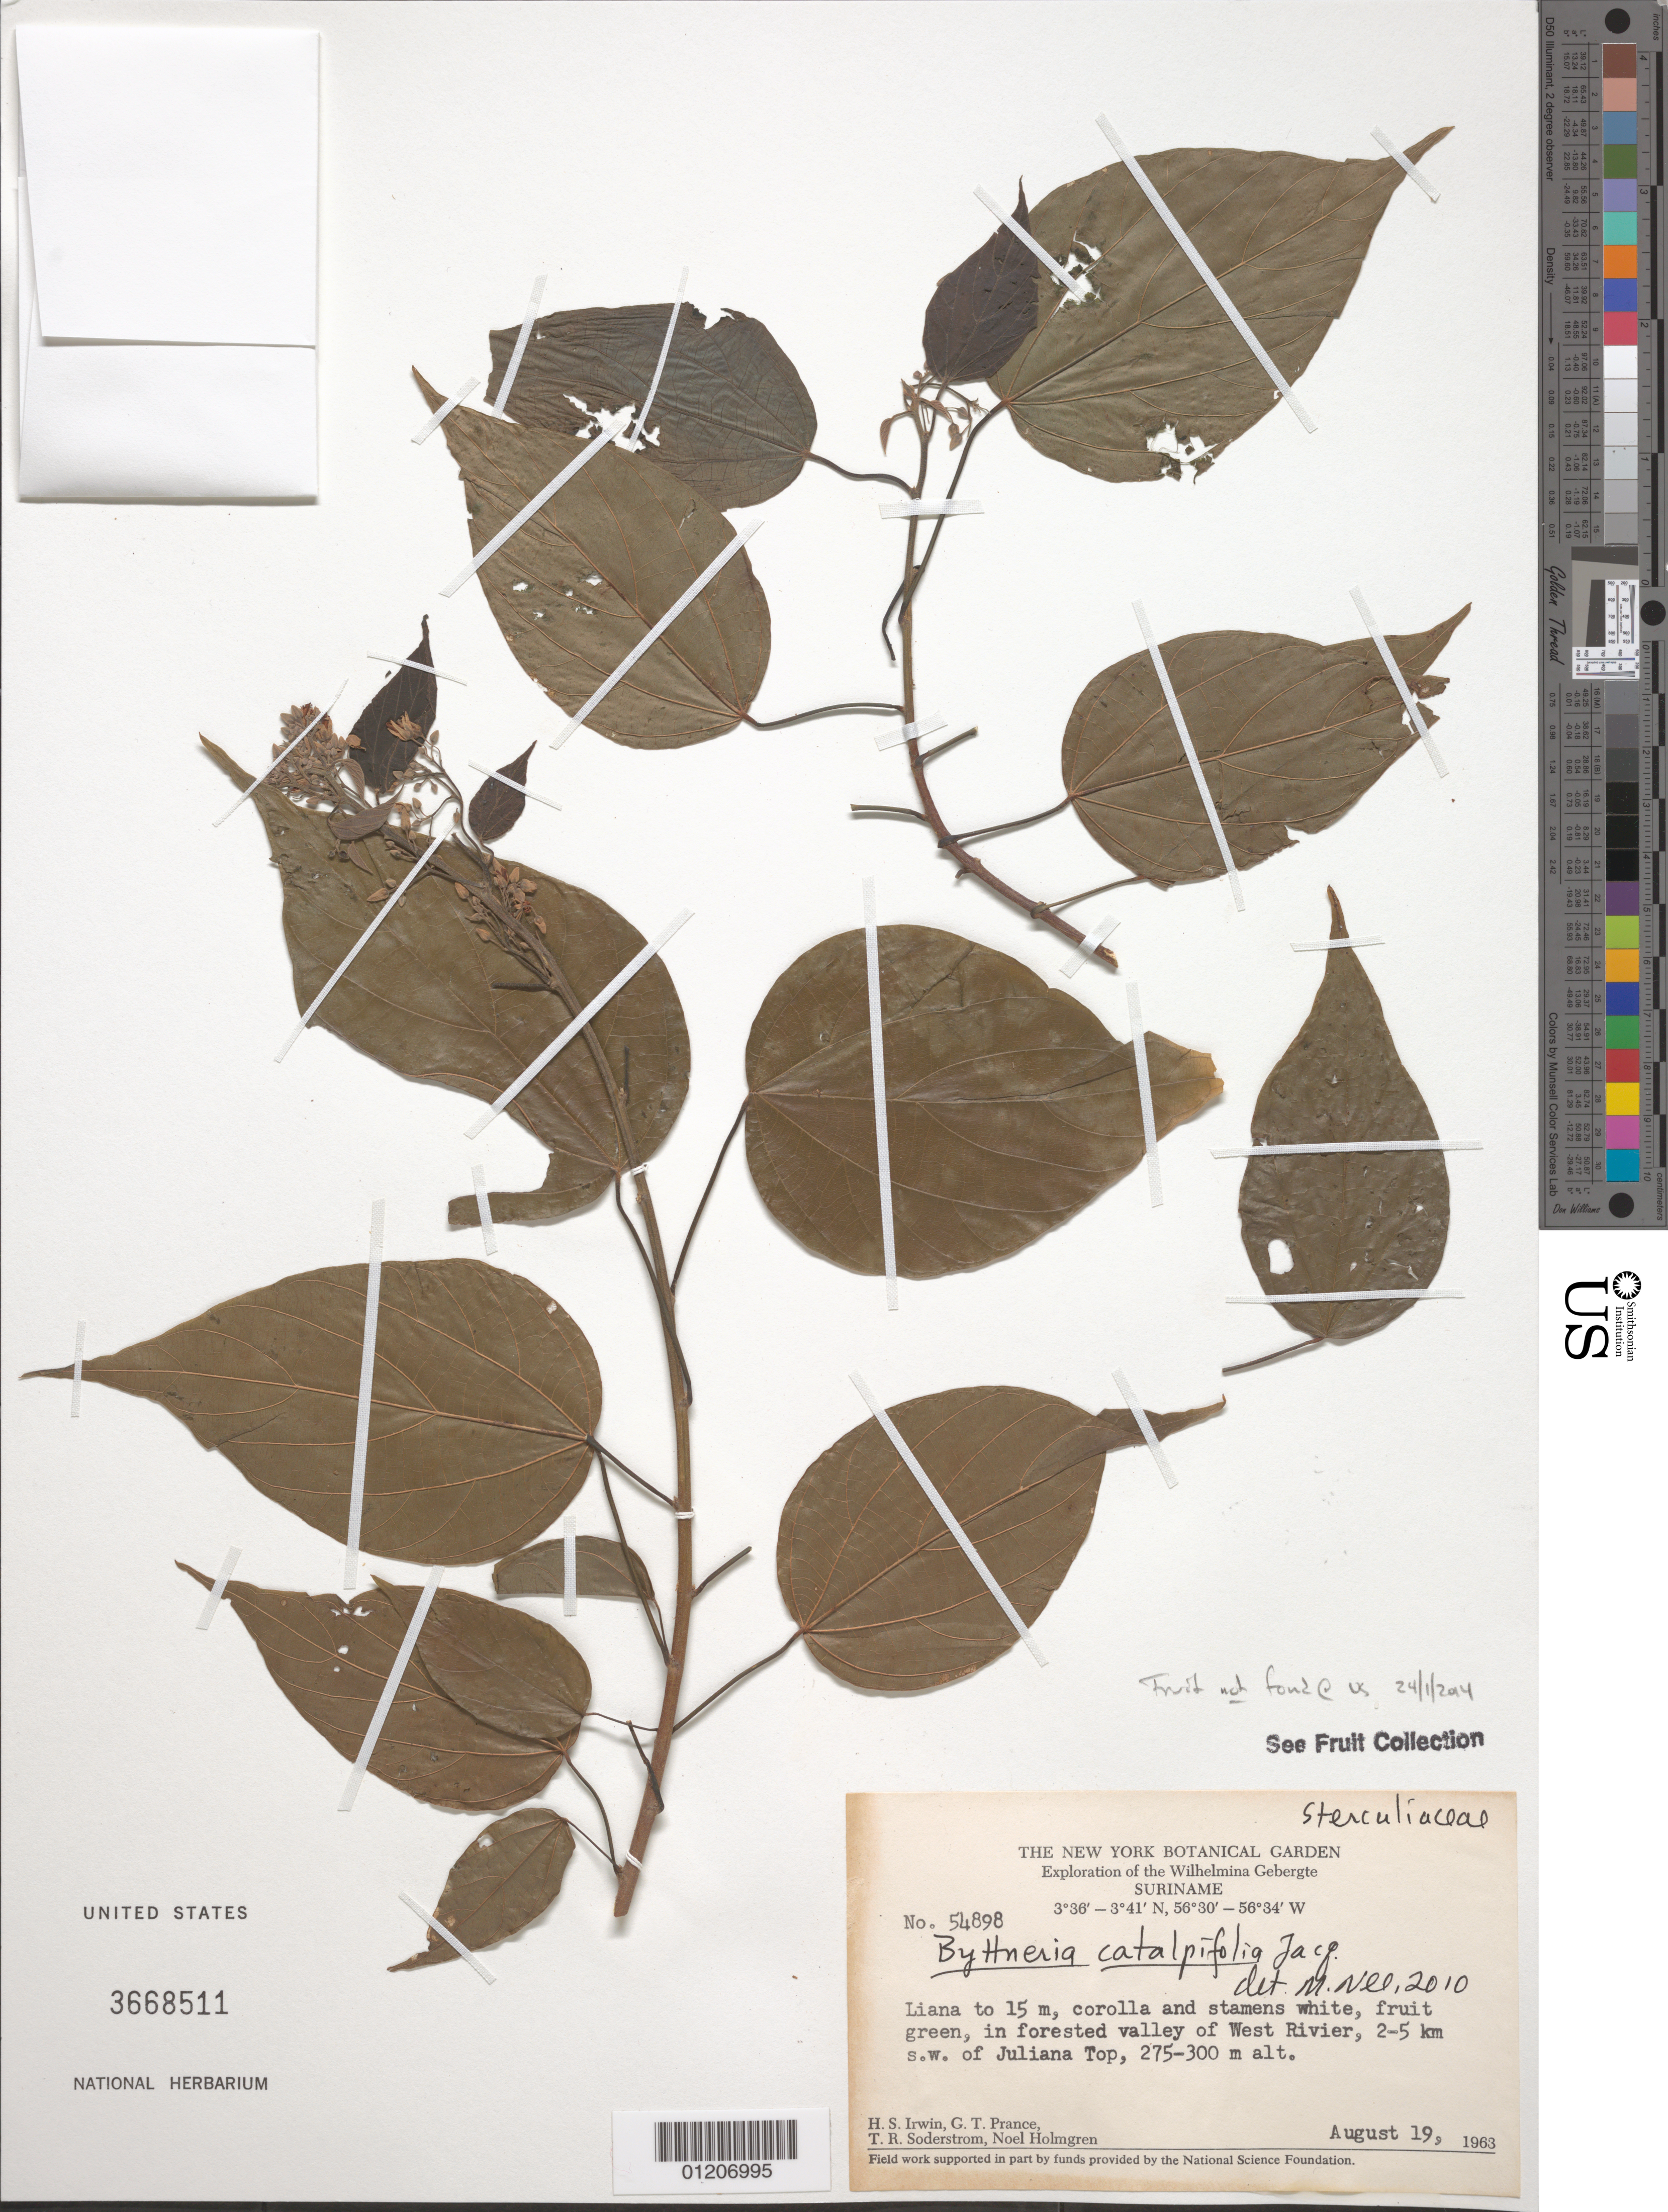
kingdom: Plantae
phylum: Tracheophyta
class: Magnoliopsida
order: Malvales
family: Malvaceae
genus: Byttneria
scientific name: Byttneria catalpifolia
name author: Jacq.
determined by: Nee, Michael H.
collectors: H. Irwin, G. T. Prance, T. R. Soderstrom & N. H. Holmgren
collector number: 54898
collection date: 1963-08-19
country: Suriname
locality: Juliana Top, 2 - 5 km SW of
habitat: Forested valley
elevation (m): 275